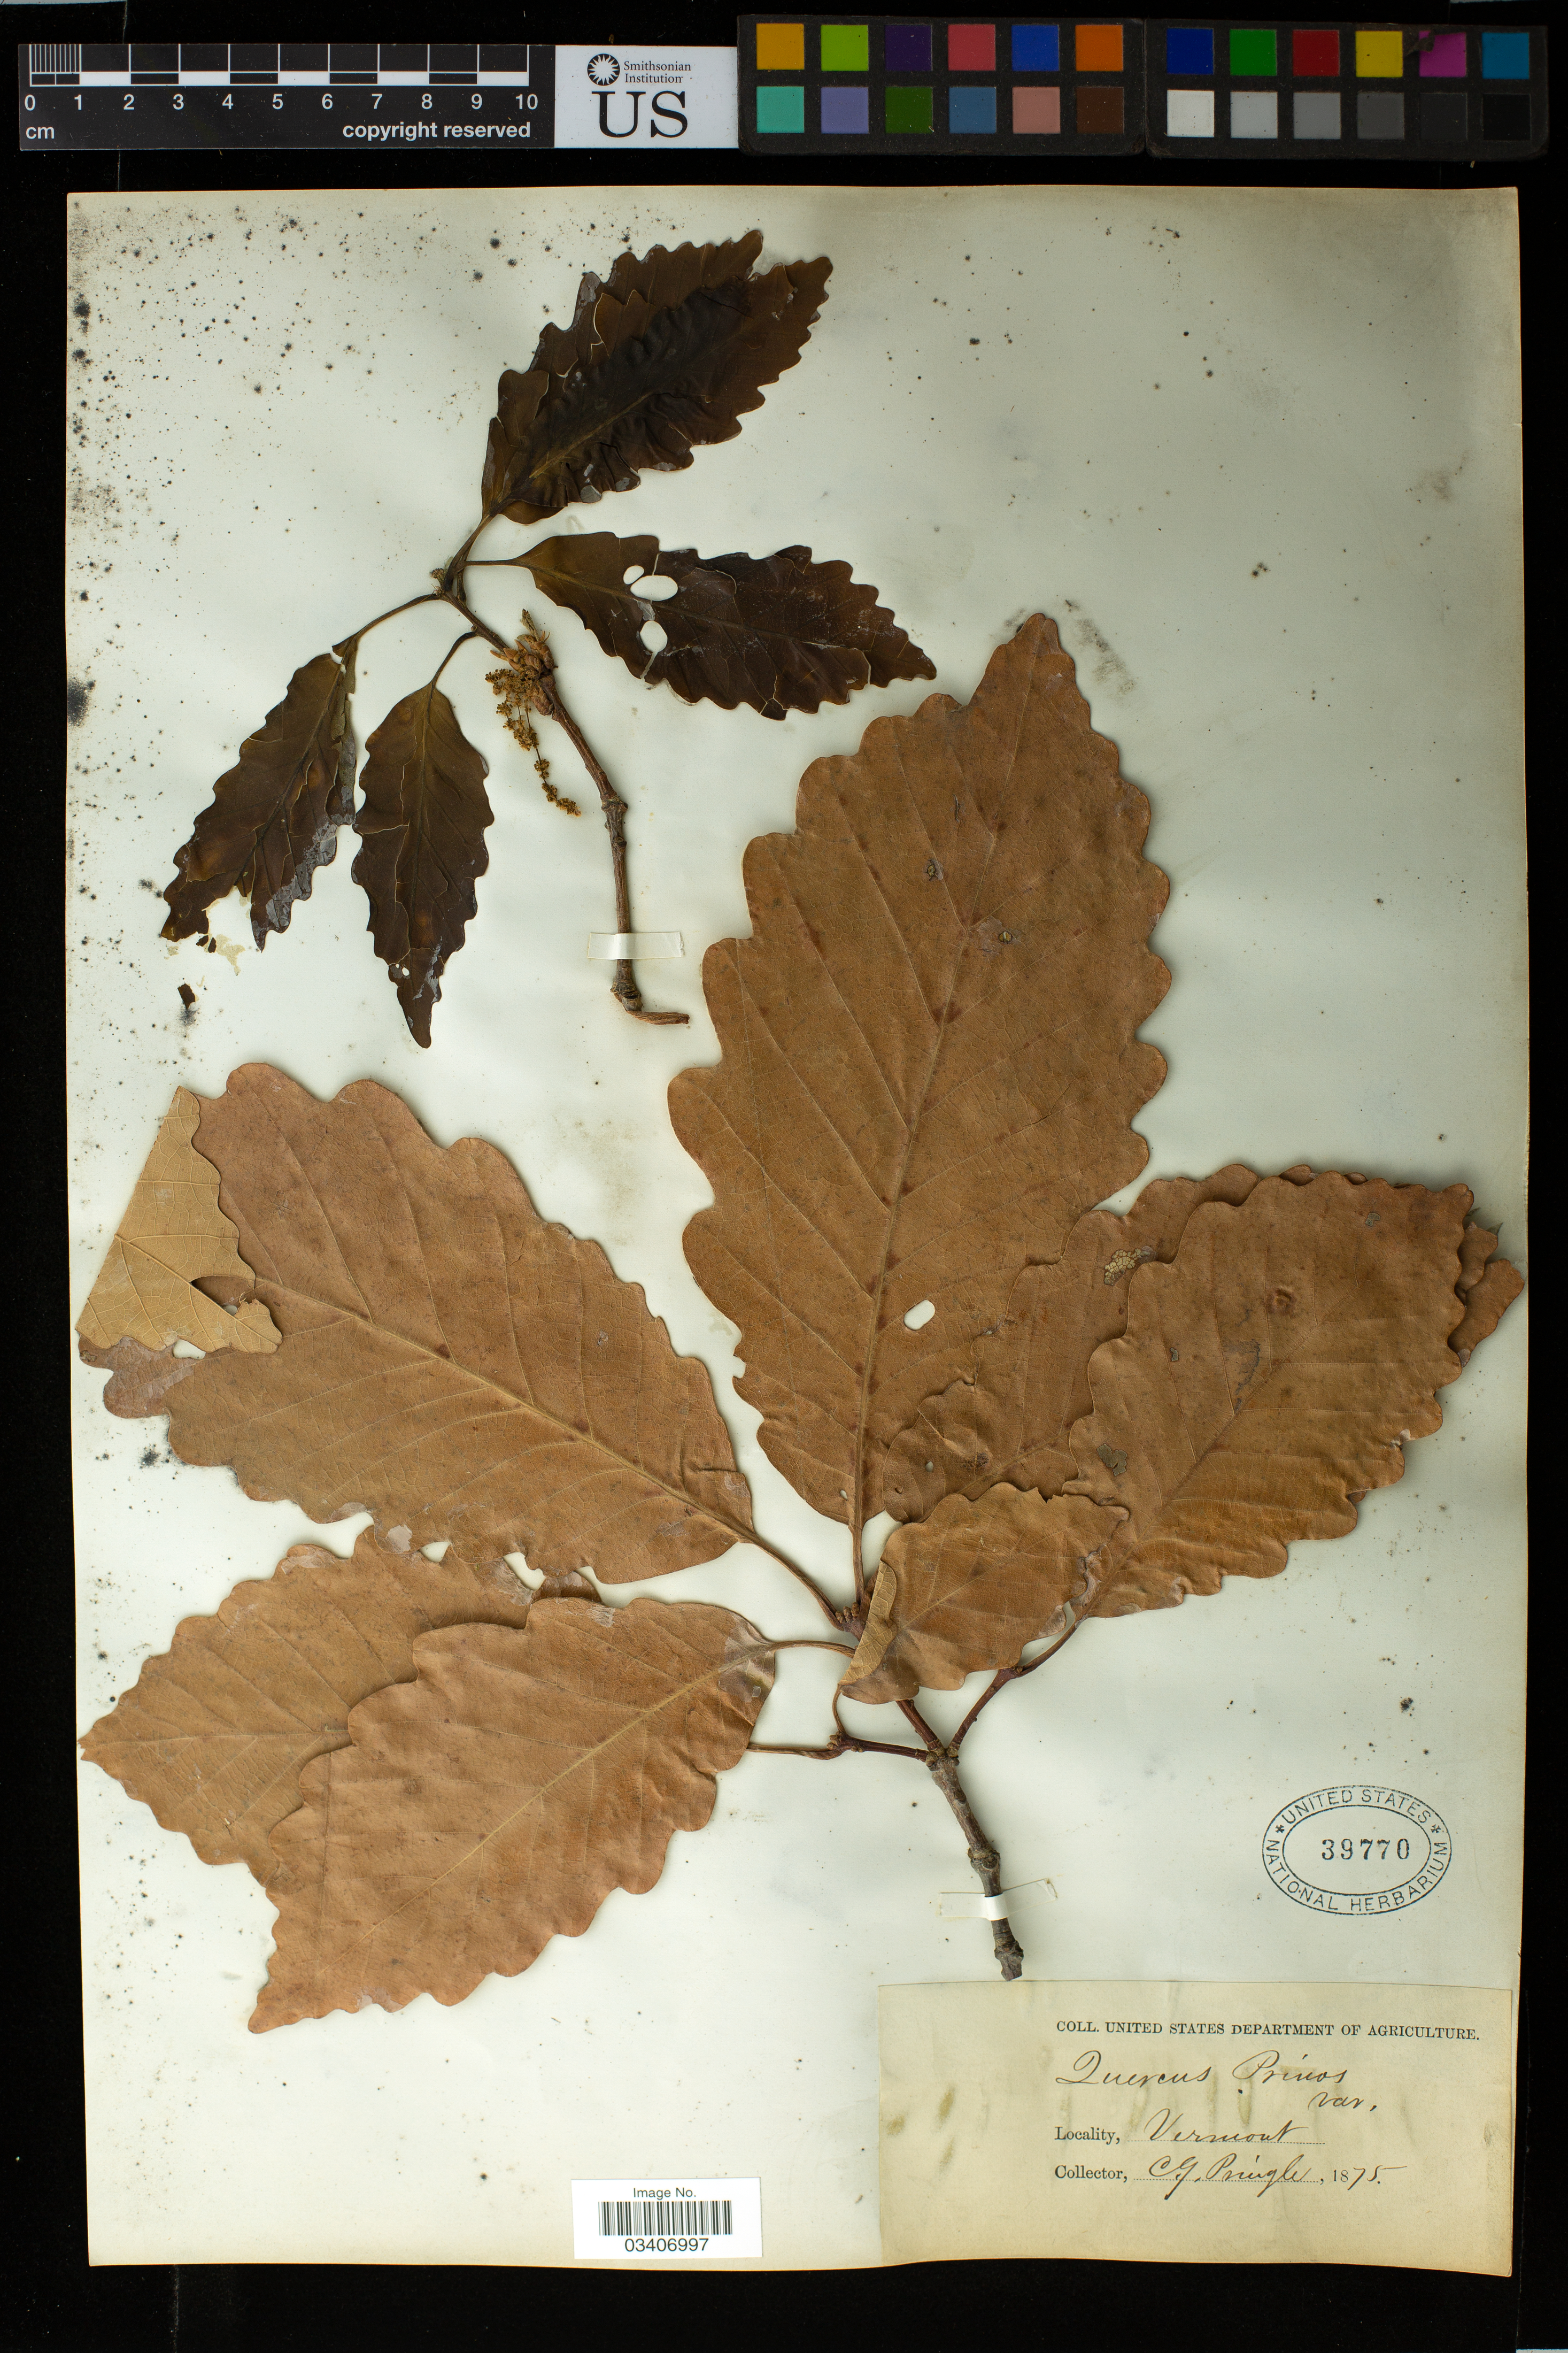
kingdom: Plantae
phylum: Tracheophyta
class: Magnoliopsida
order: Fagales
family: Fagaceae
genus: Quercus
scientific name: Quercus montana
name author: Willd.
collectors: C. G. Pringle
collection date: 1875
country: United States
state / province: Vermont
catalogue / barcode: US 39770